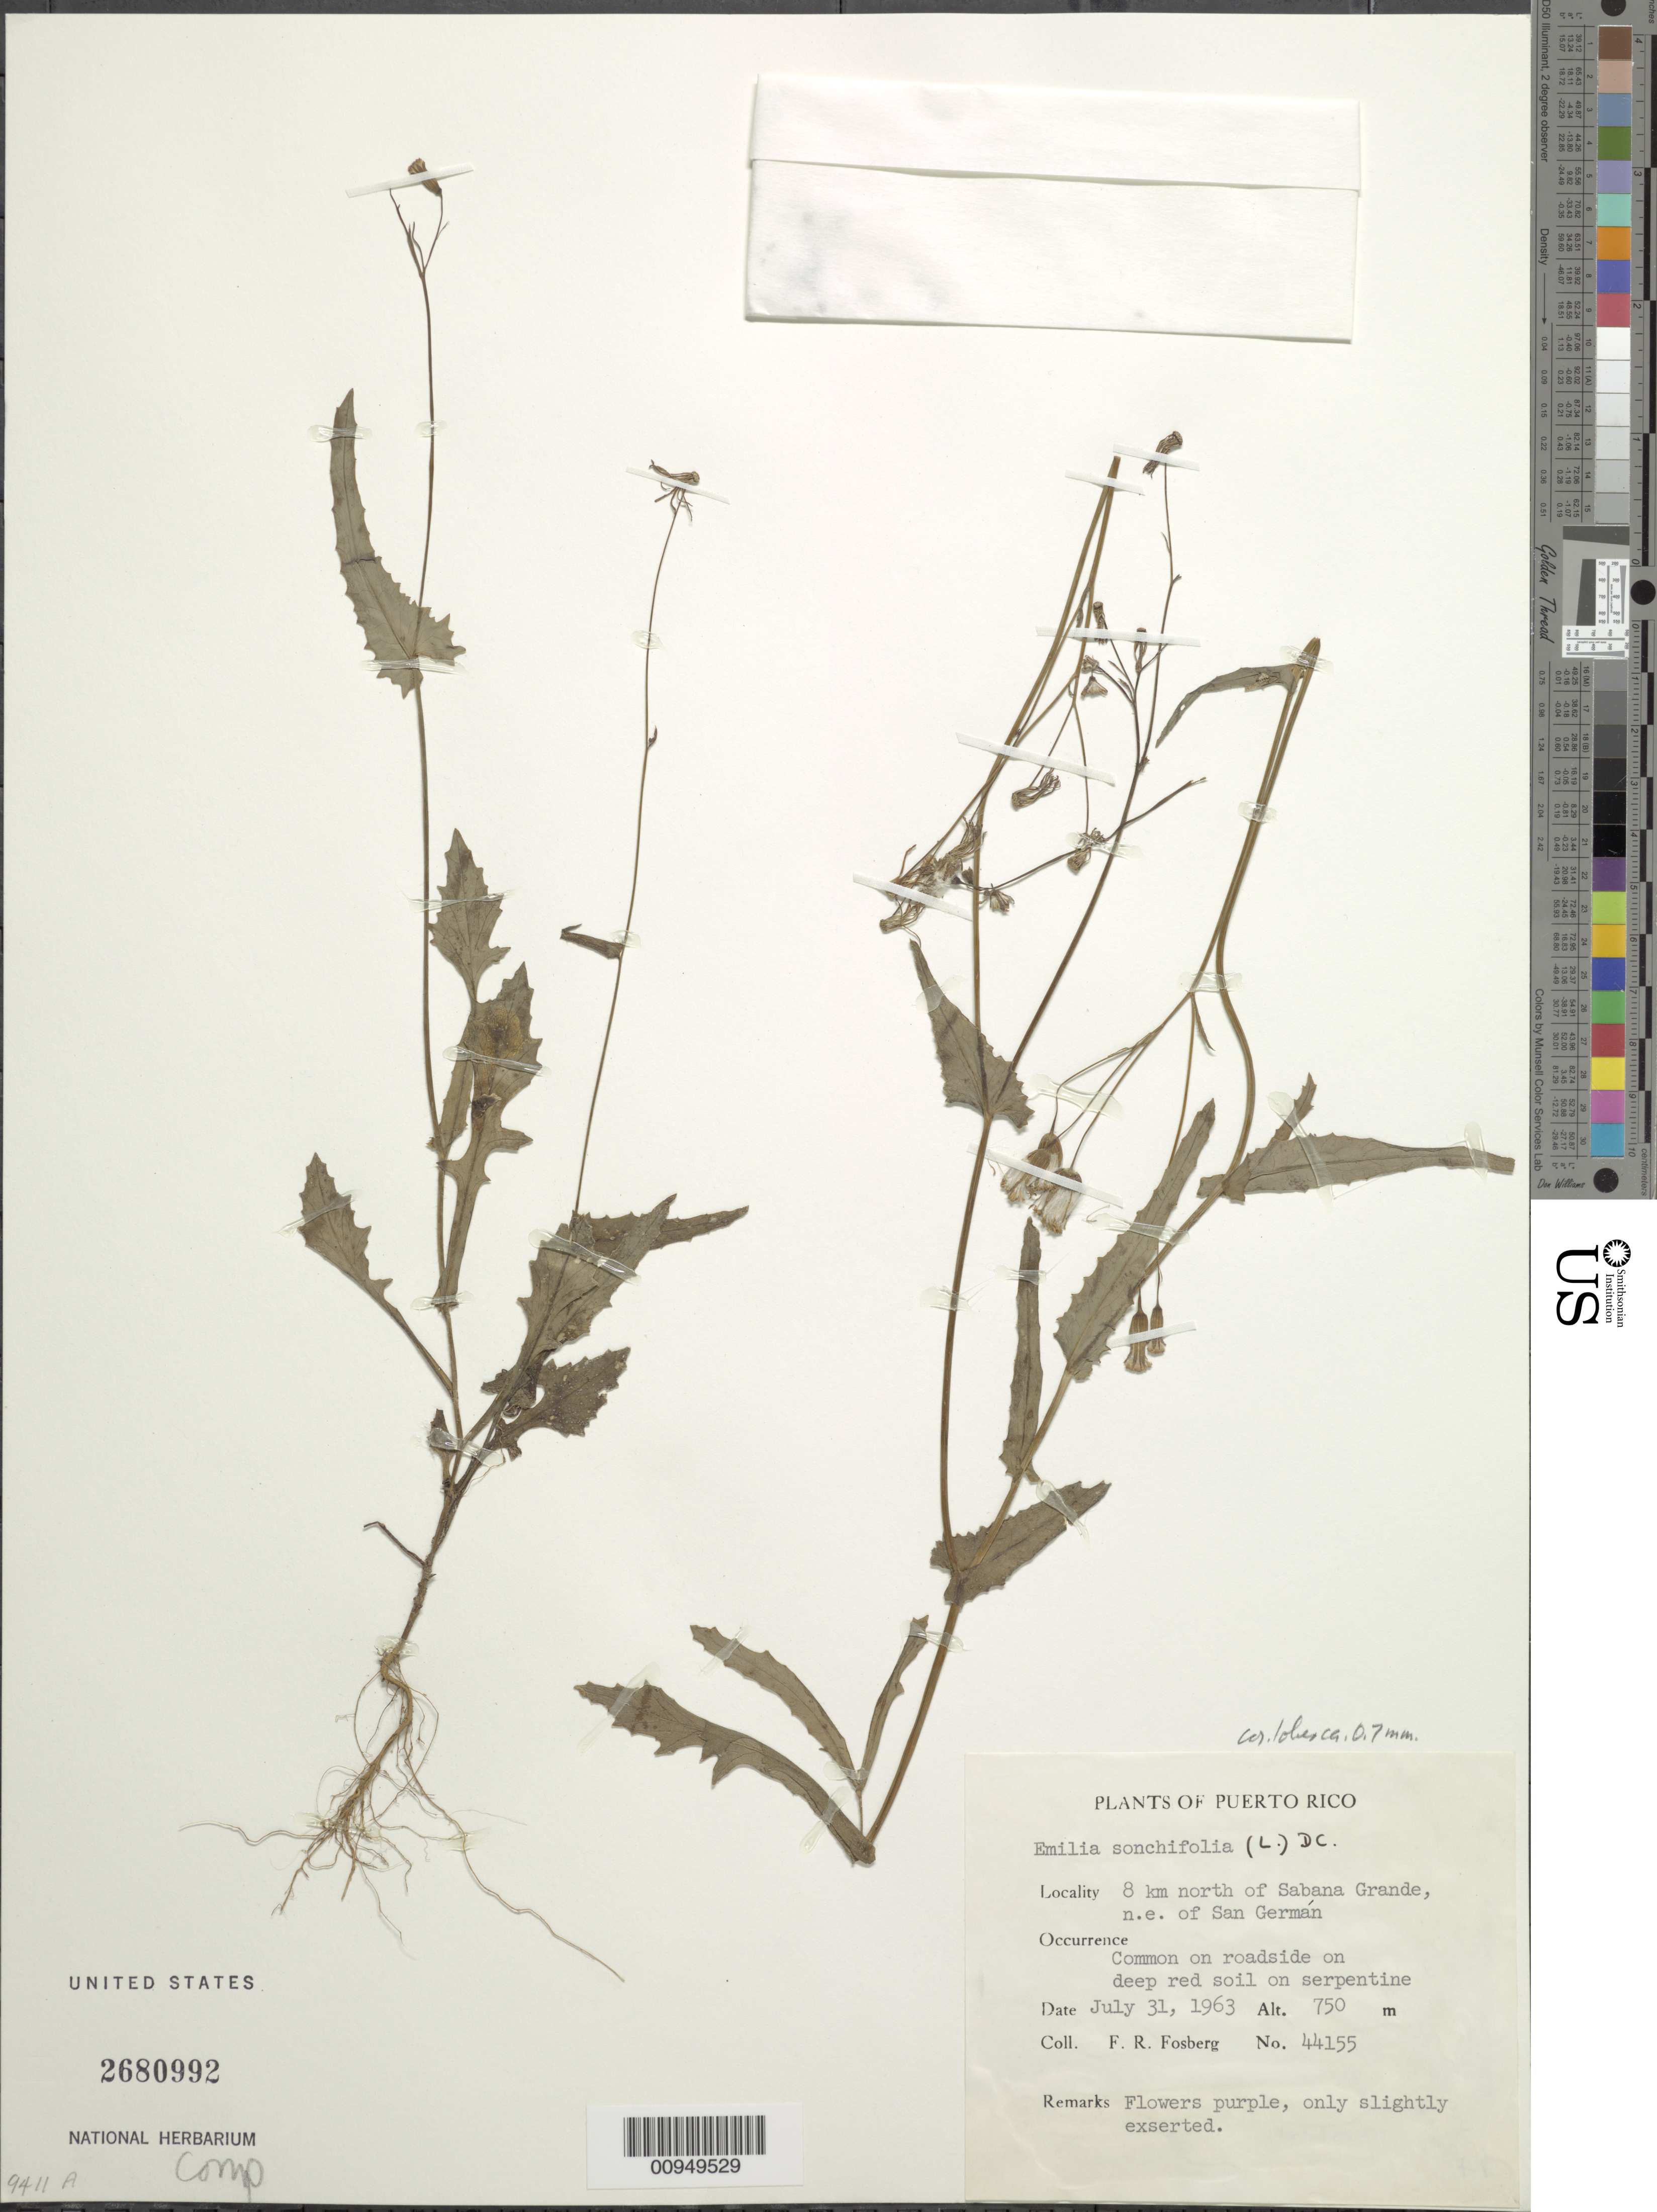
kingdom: Plantae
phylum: Tracheophyta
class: Magnoliopsida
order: Asterales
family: Asteraceae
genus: Emilia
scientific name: Emilia sonchifolia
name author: (L.) DC.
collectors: F. R. Fosberg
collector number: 44155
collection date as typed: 31 Jul 1963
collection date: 1963-07-31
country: Puerto Rico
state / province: Sabana Grande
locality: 8 km north of Sabana Grande, NE of San Germán, roadside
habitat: On roadside on deep red soil on serpentine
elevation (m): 750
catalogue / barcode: US 2680992